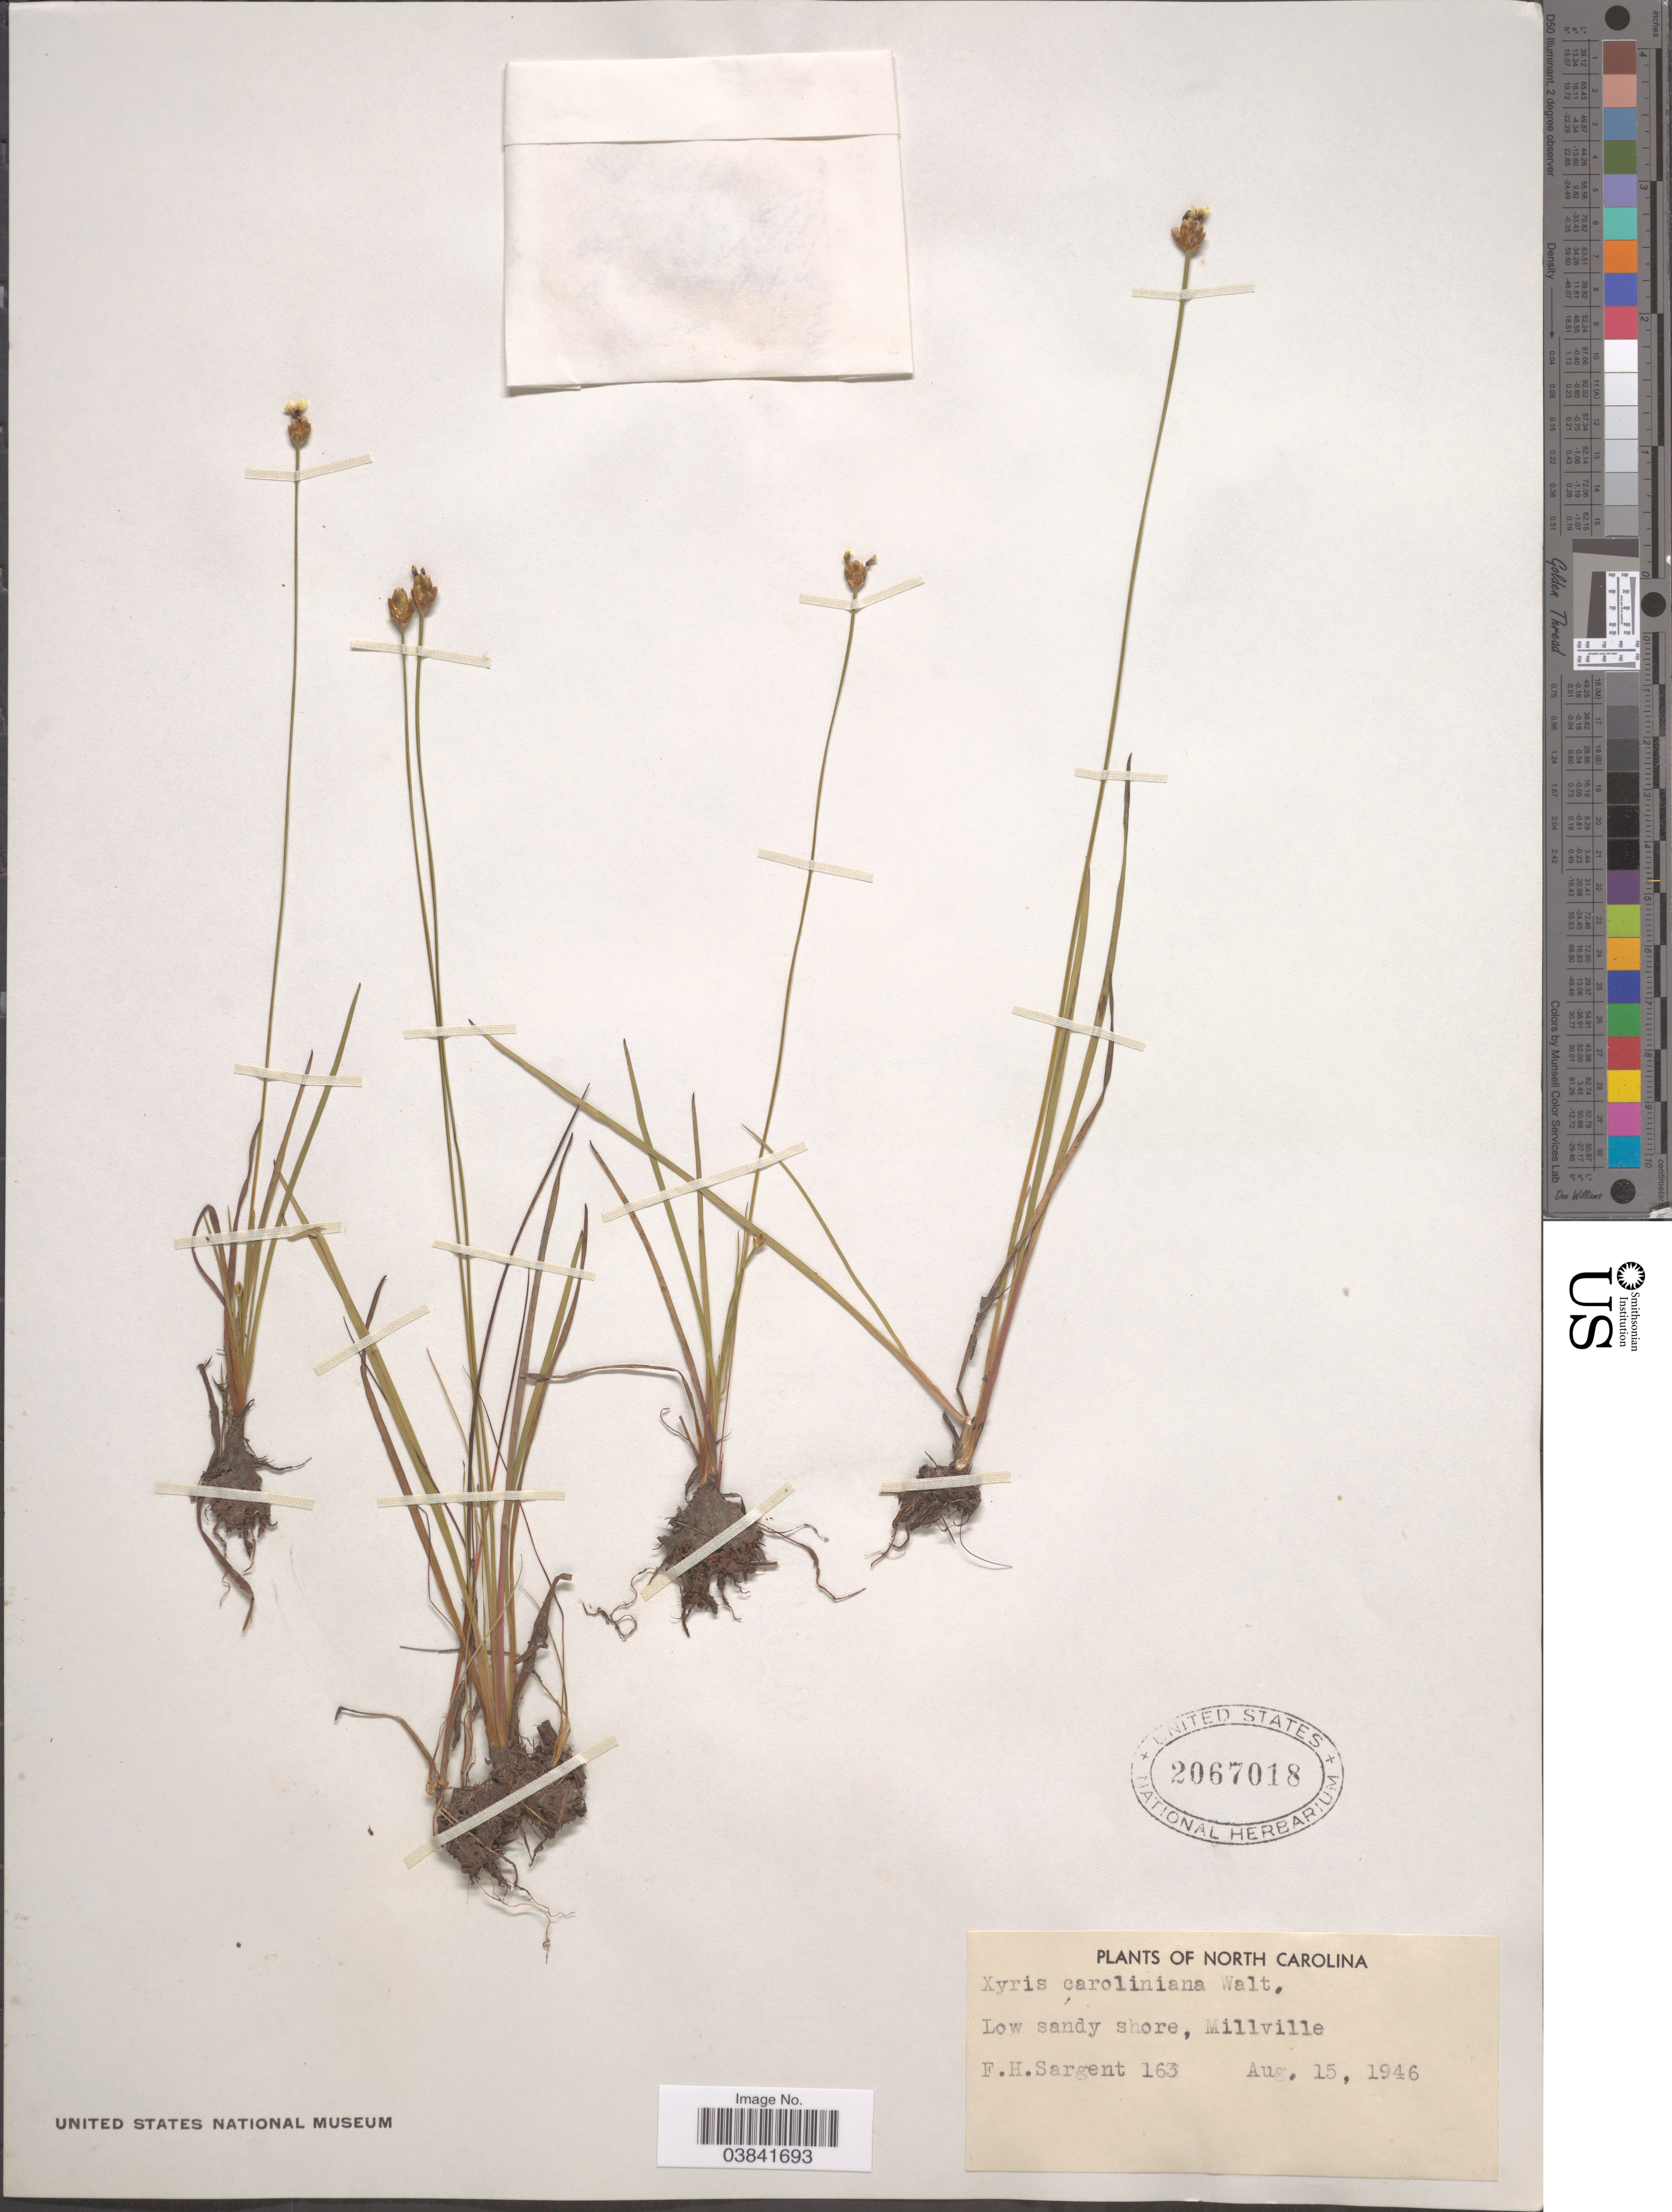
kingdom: Plantae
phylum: Tracheophyta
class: Liliopsida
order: Poales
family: Xyridaceae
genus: Xyris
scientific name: Xyris difformis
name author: Chapm.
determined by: Strong, Mark T., (BOT), Smithsonian Institution - National Museum of Natural History (UNITED STATES)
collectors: F. H. Sargent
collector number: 163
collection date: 1946-08-15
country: United States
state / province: North Carolina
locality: Low sandy shore, Millville.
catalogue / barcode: US 2067018